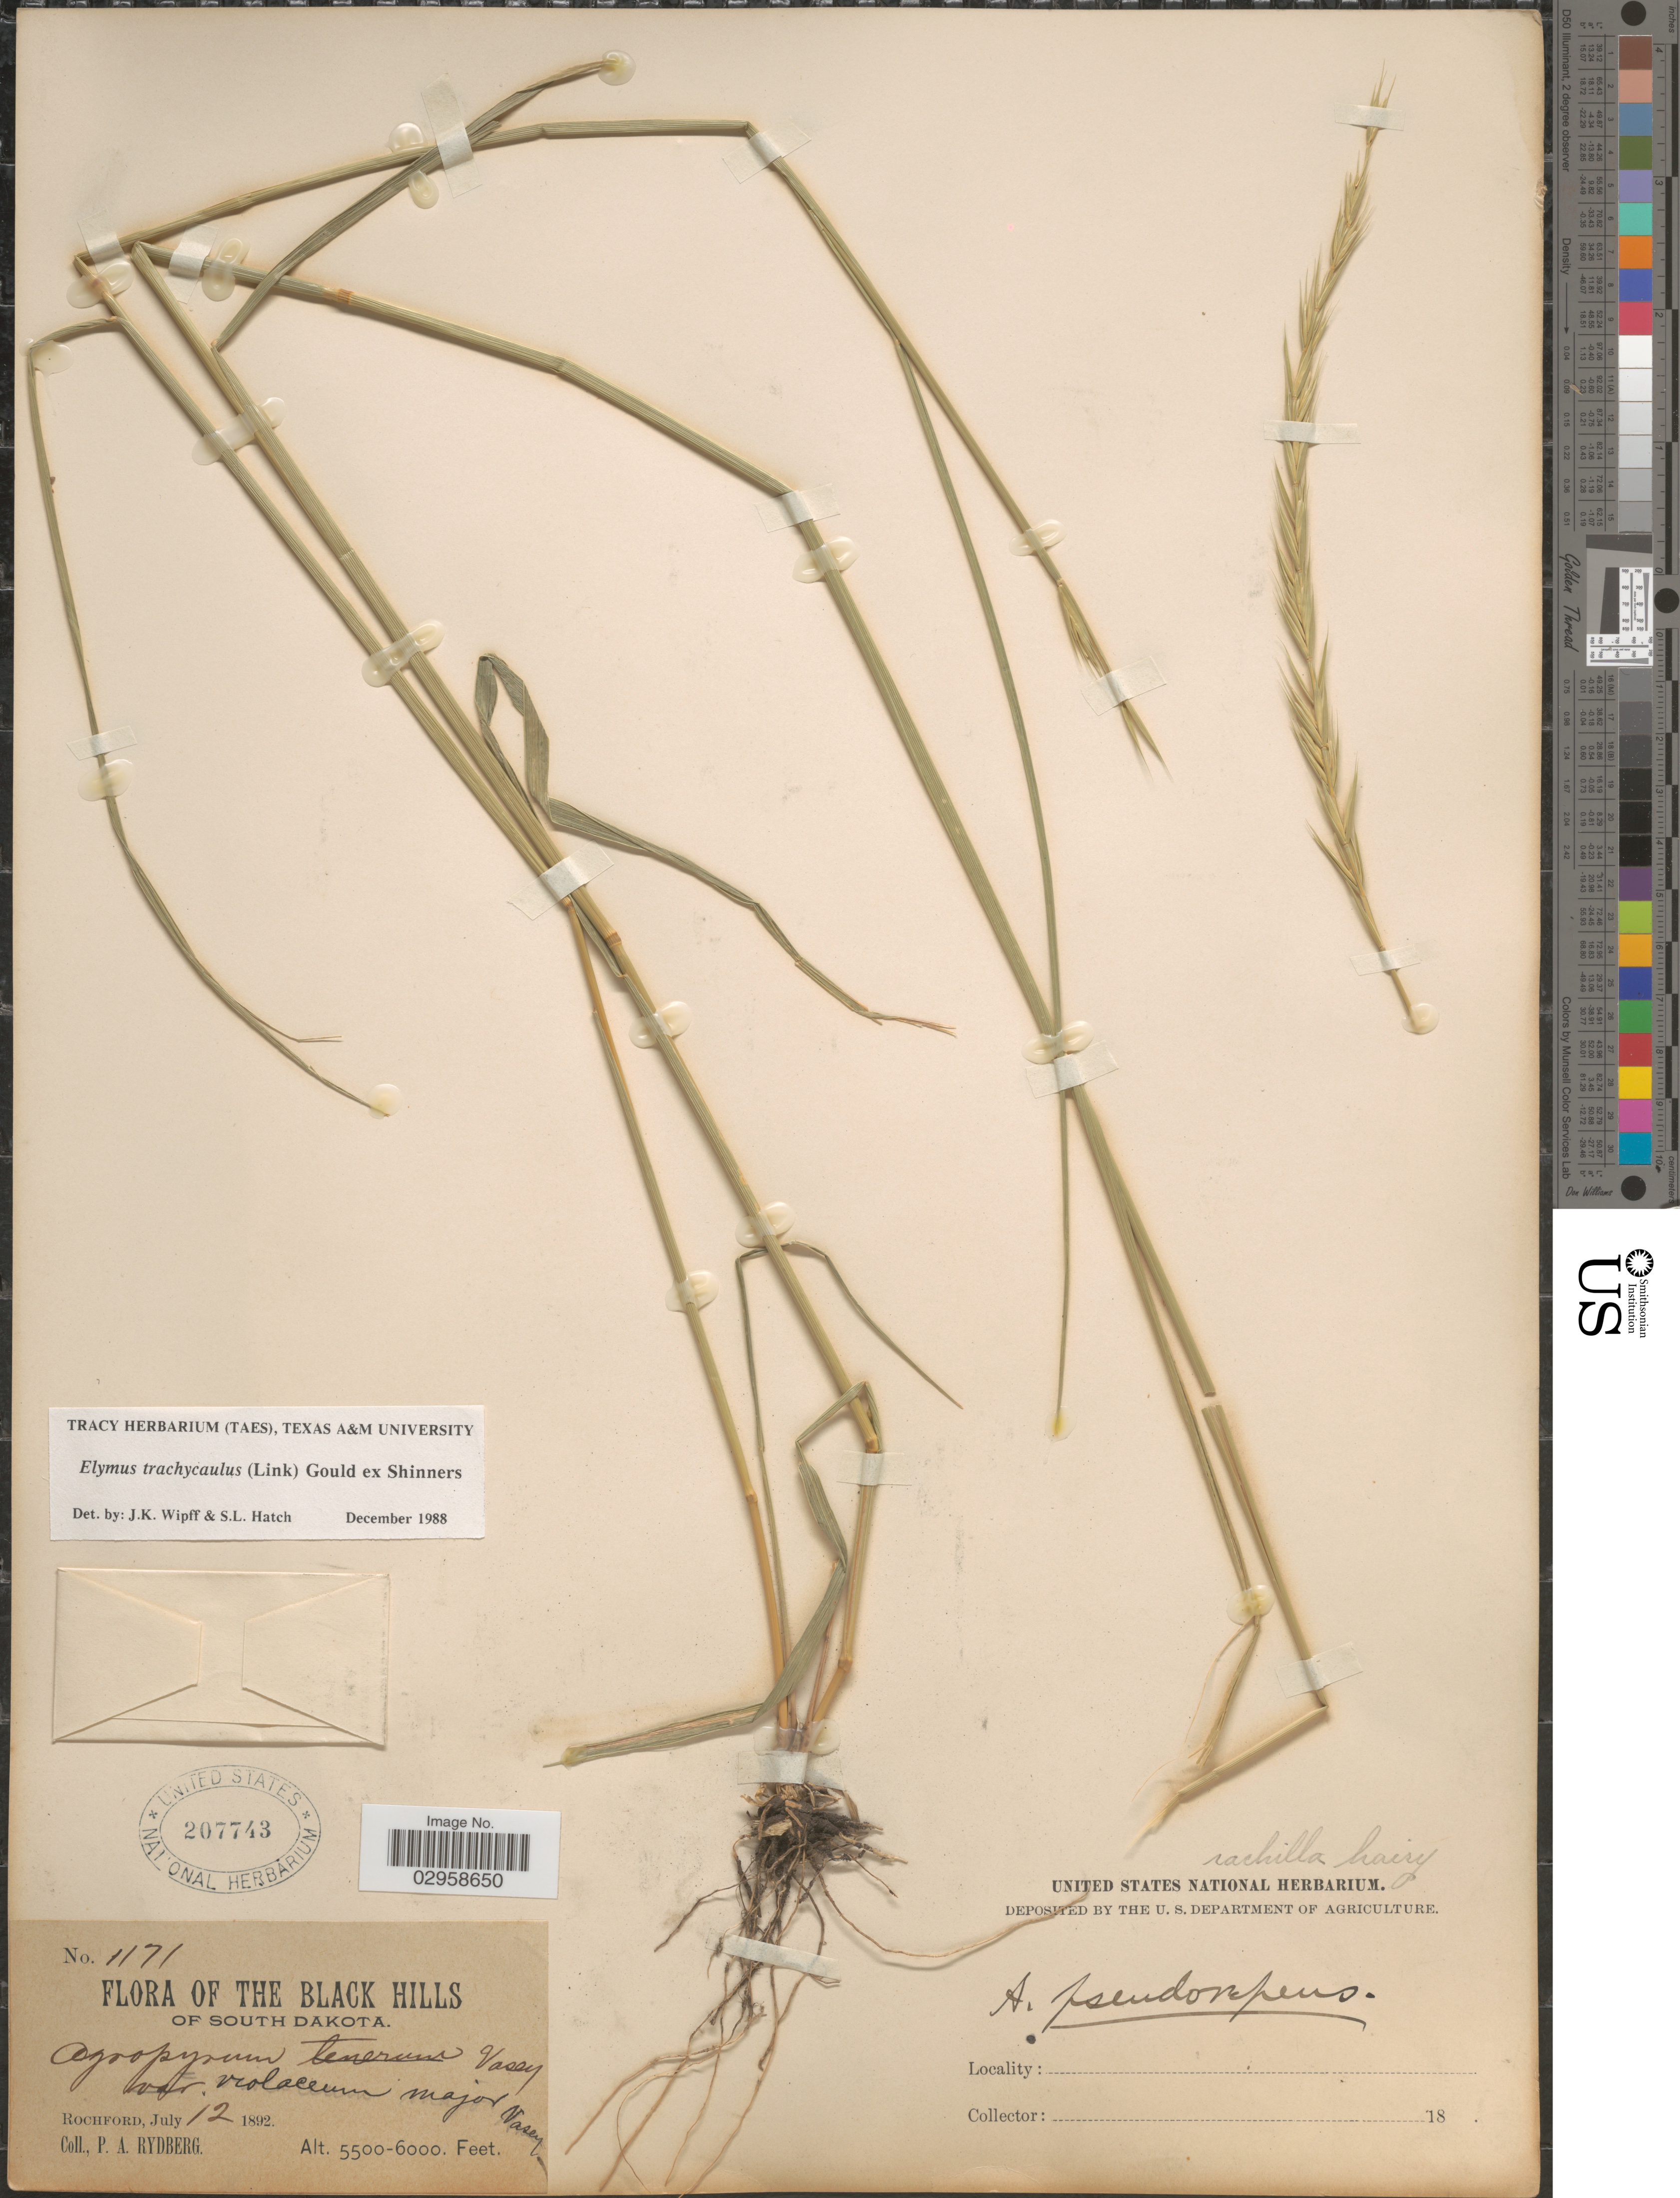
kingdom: Plantae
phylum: Tracheophyta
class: Liliopsida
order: Poales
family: Poaceae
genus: Elymus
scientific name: Elymus trachycaulus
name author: (Link) Gould ex Shinners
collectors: P. A. Rydberg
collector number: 1171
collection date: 1892-07-12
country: United States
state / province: South Dakota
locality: The Black Hills of South Dakota. Rochford.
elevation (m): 1676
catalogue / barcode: US 207743